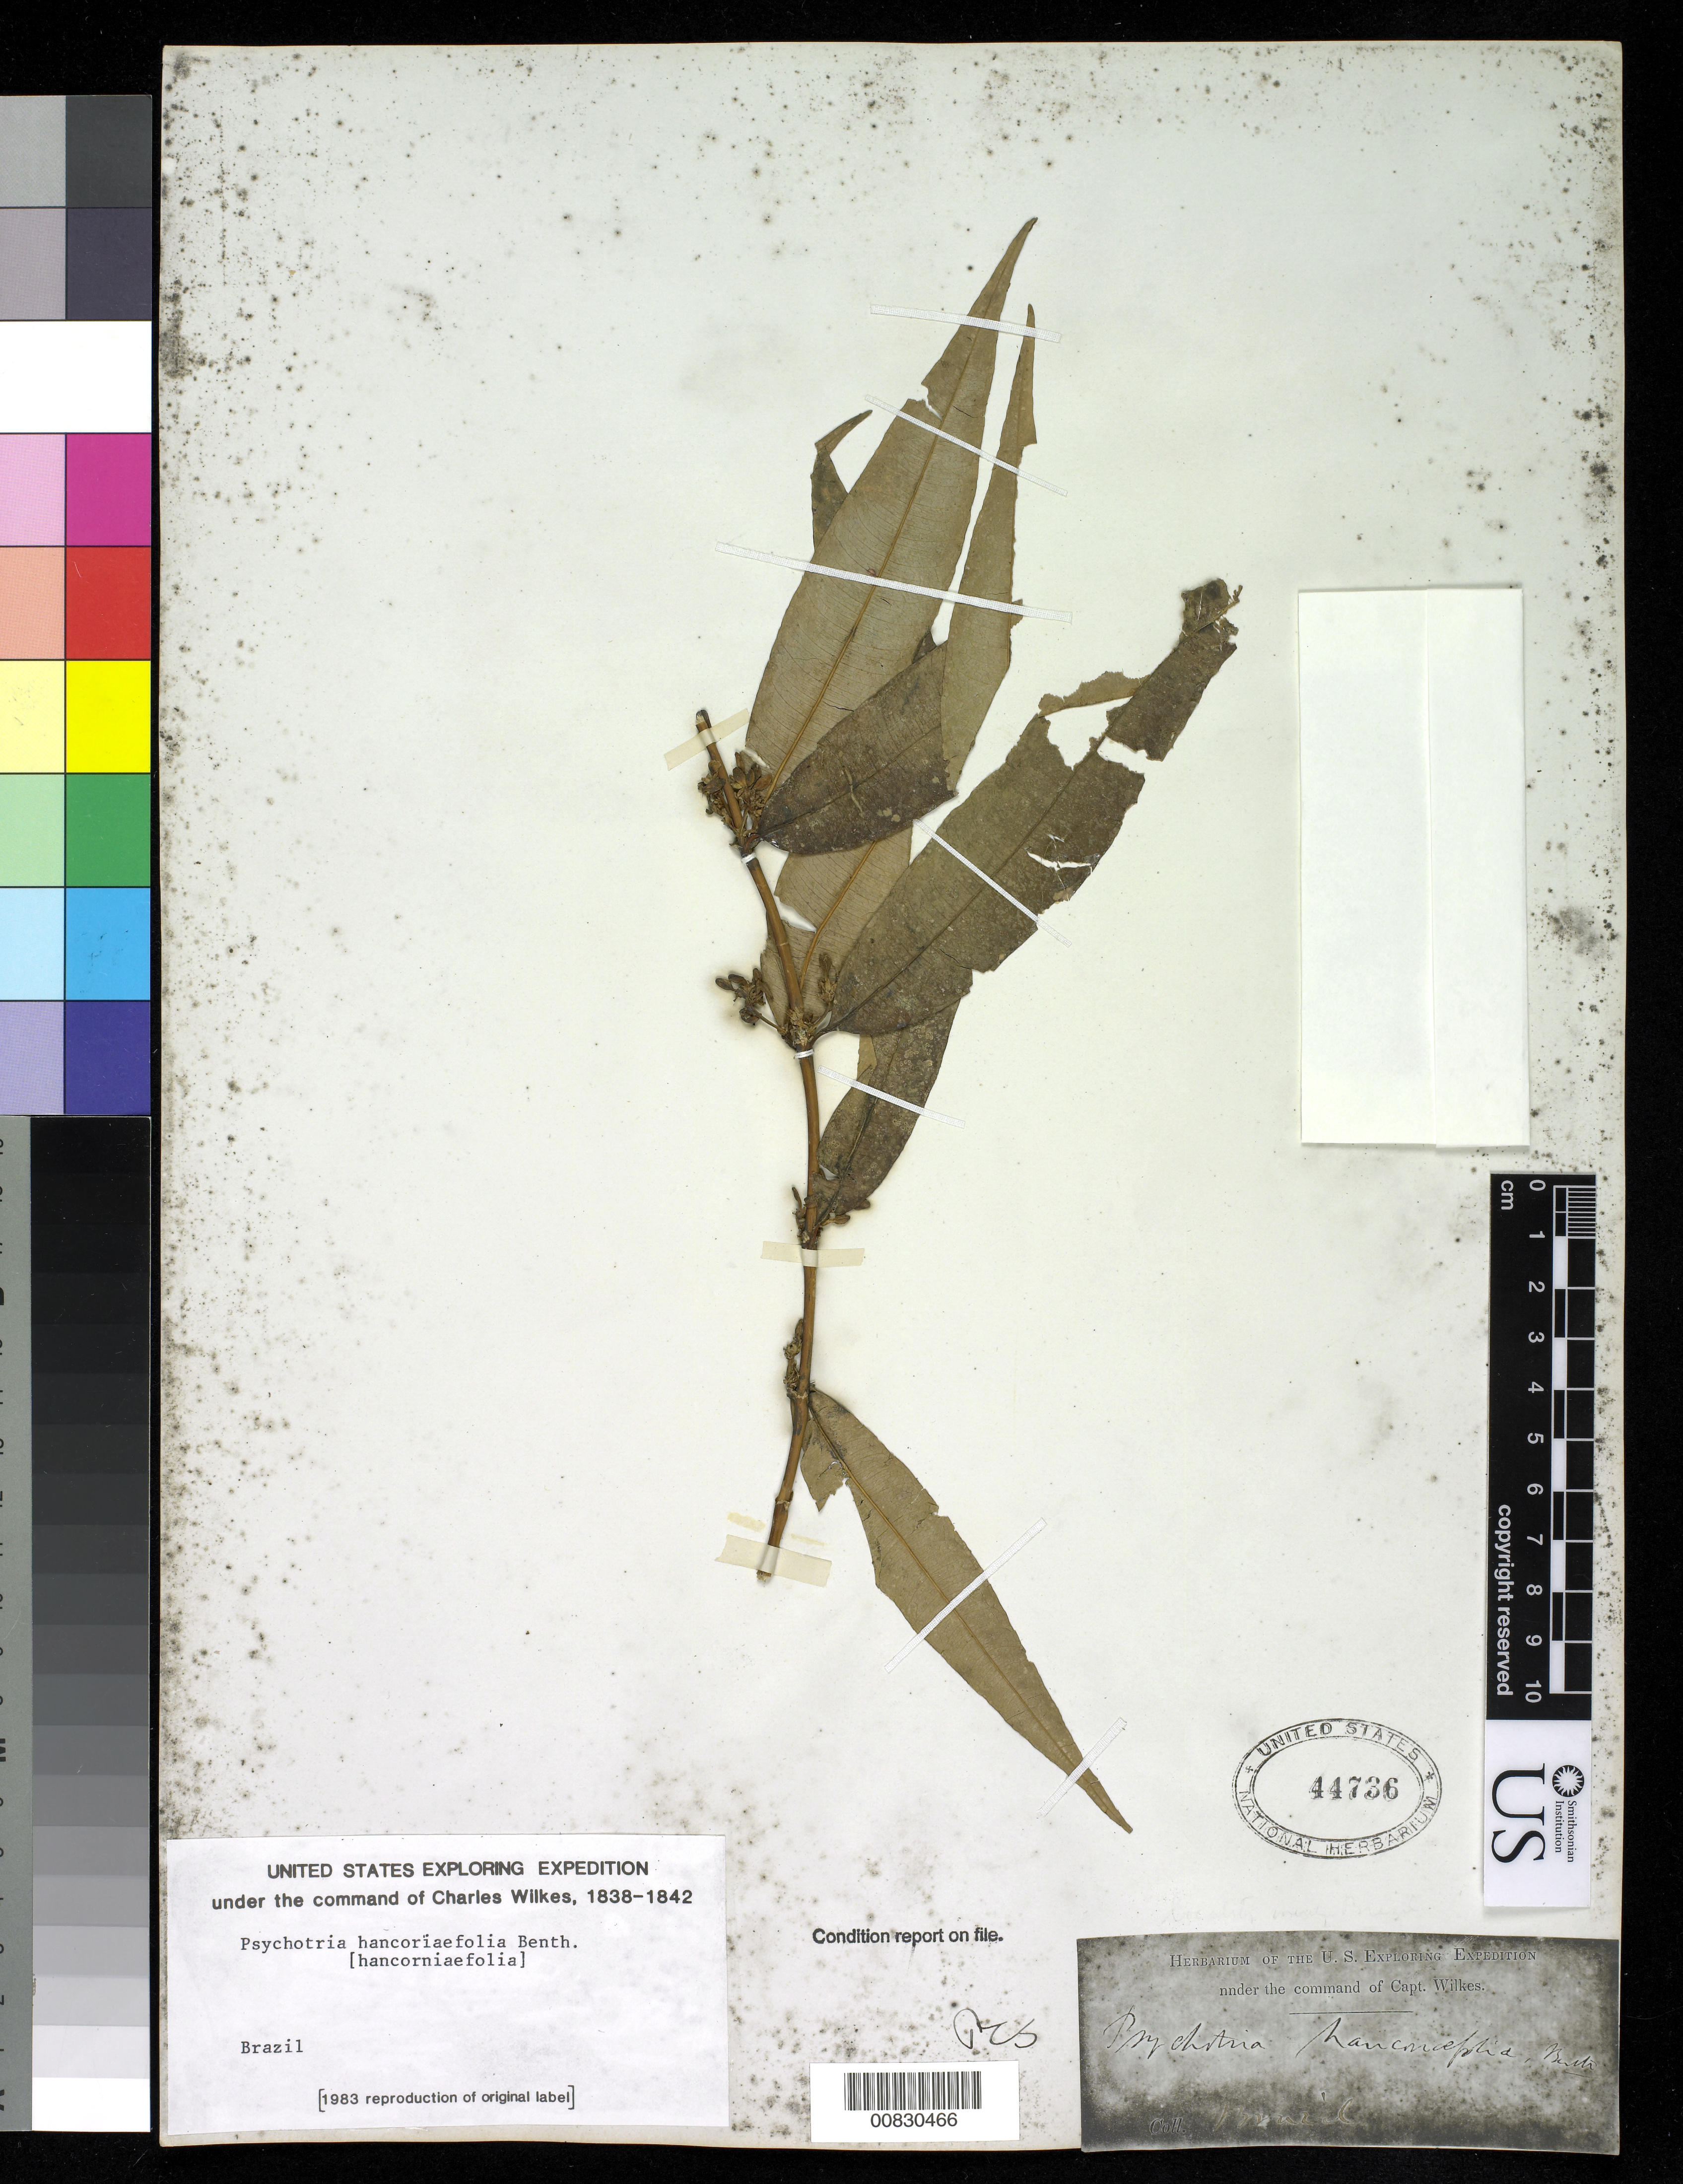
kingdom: Plantae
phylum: Tracheophyta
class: Magnoliopsida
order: Gentianales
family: Rubiaceae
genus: Psychotria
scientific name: Psychotria vellosiana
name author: Benth.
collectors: Wilkes Explor. Exped.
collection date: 1838/1842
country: Brazil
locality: Brazil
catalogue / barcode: US 44736